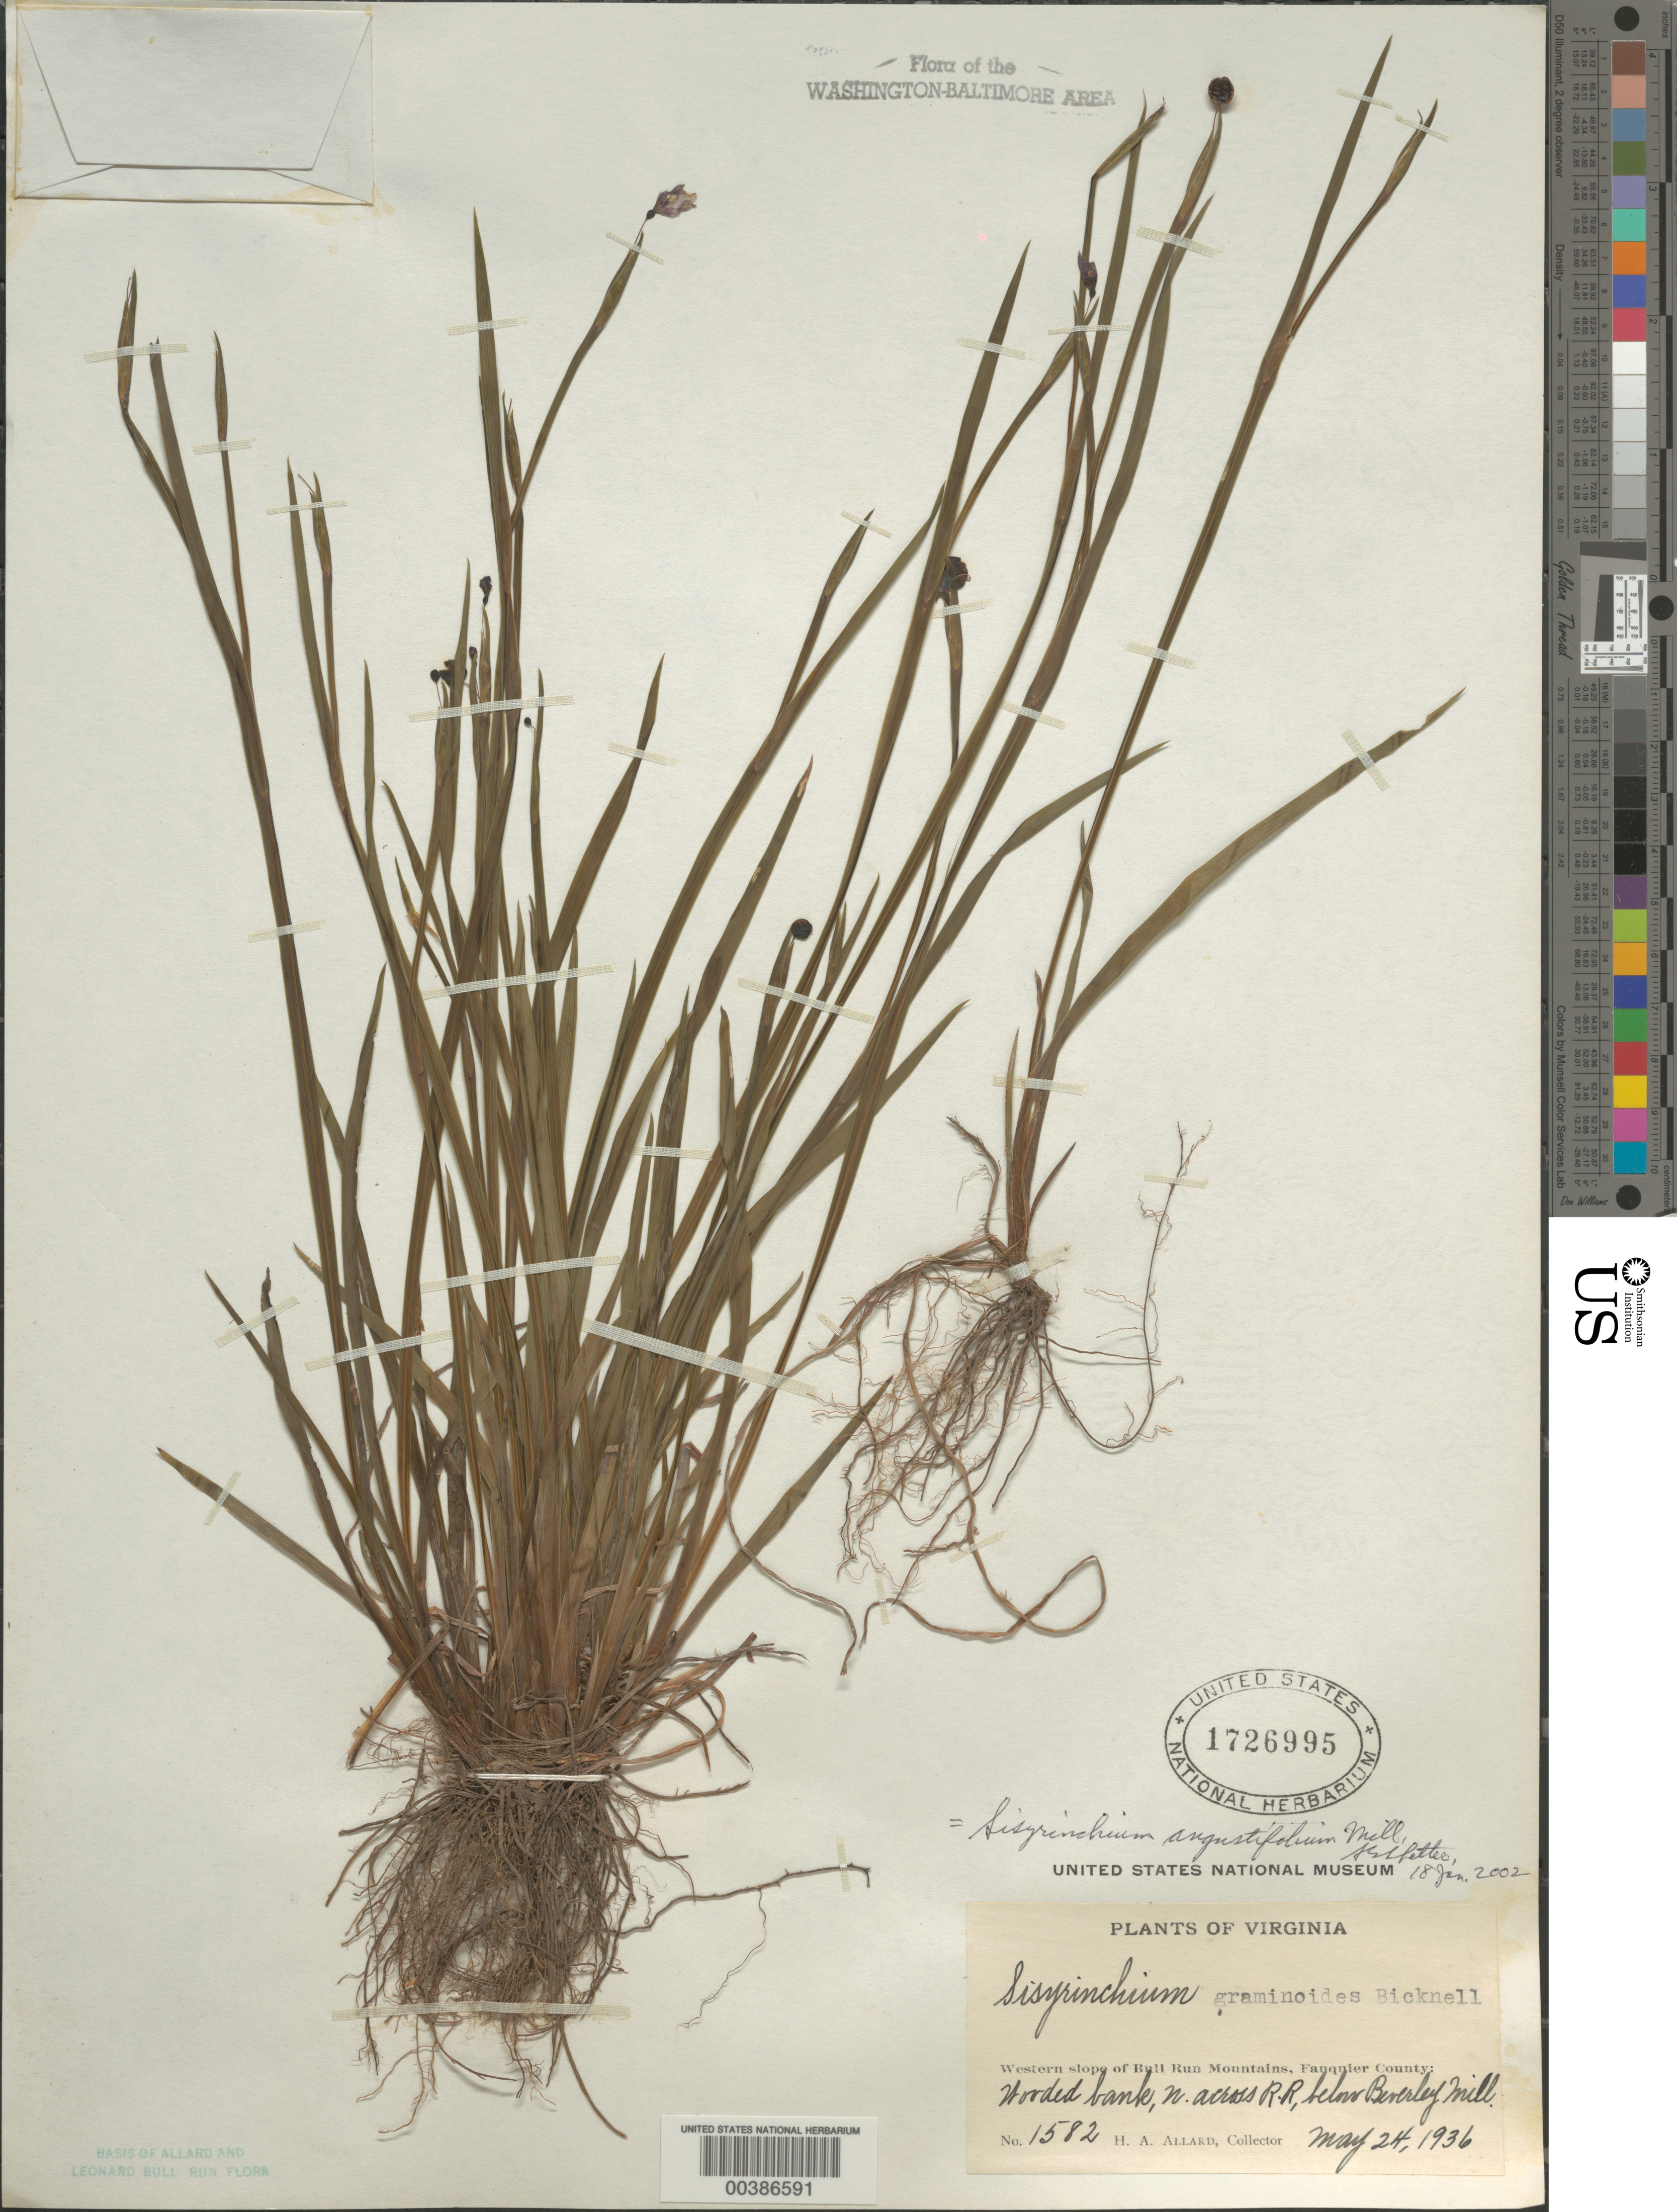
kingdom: Plantae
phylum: Tracheophyta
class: Liliopsida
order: Asparagales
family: Iridaceae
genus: Sisyrinchium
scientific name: Sisyrinchium angustifolium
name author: Mill.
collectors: H. A. Allard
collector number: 1582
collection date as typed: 24 May 1936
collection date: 1936-05-24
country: United States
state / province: Virginia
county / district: Fauquier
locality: Below Beverley Mill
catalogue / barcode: US 1726995